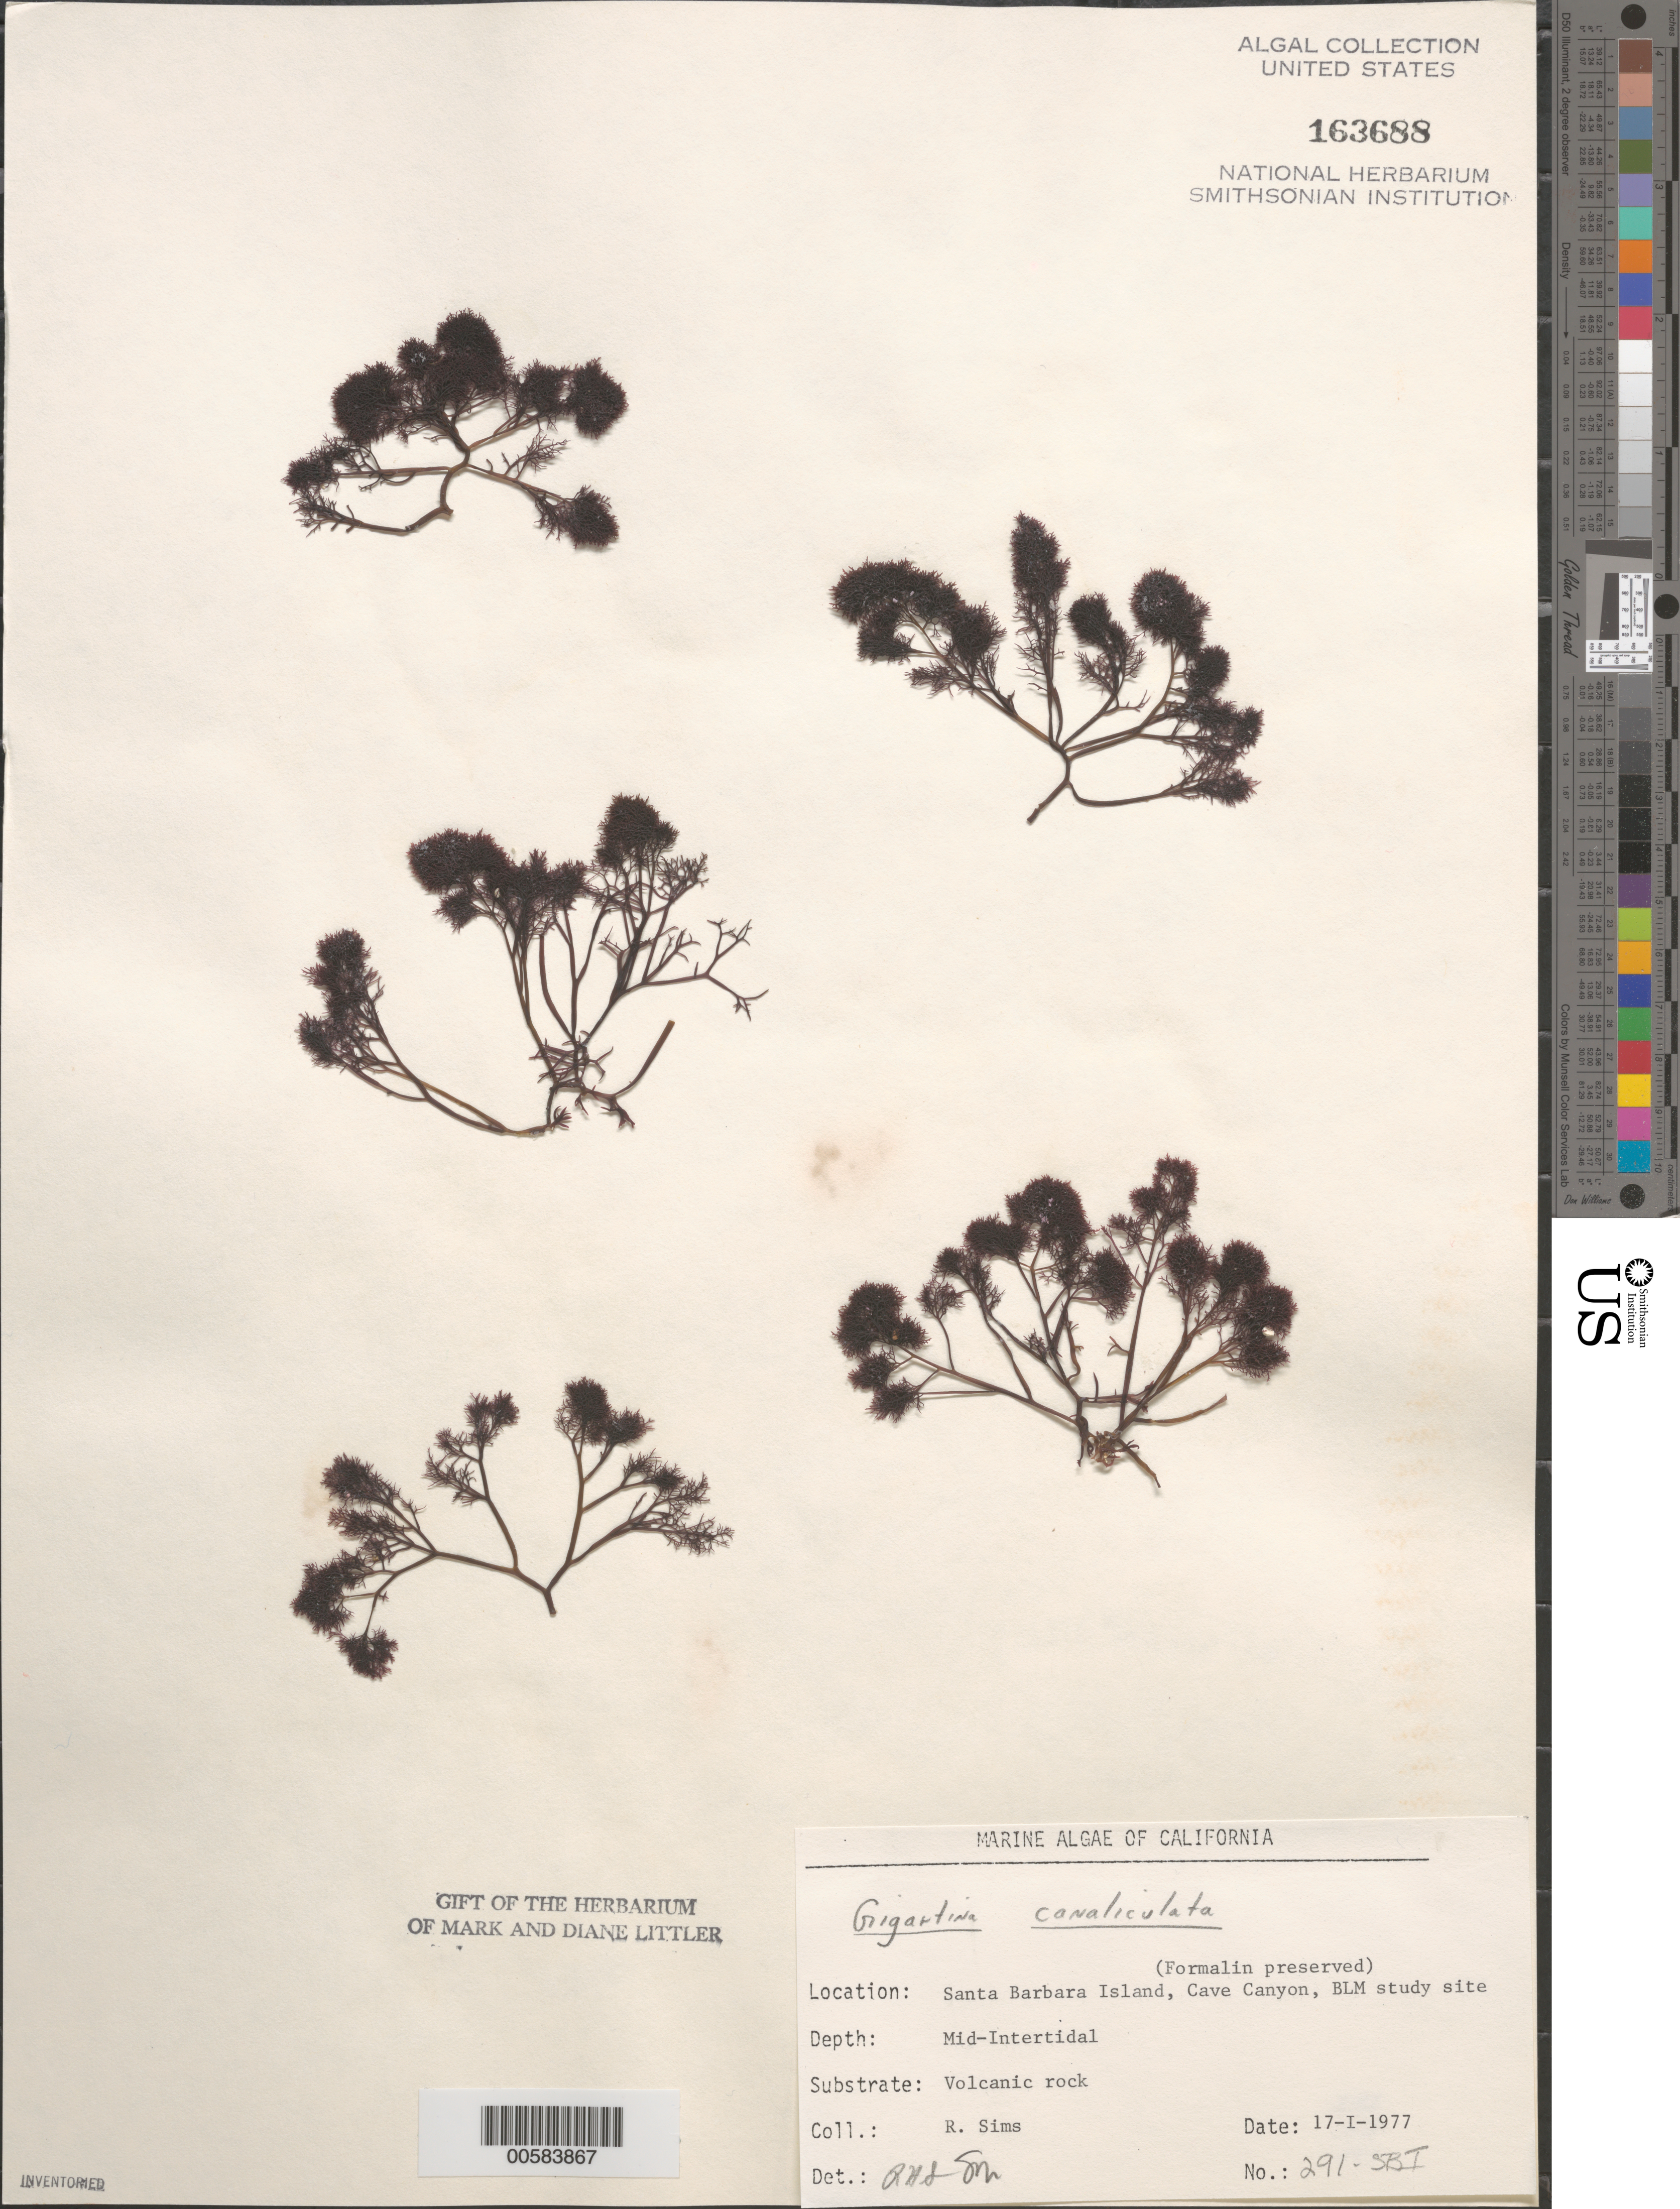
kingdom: Plantae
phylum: Rhodophyta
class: Florideophyceae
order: Gigartinales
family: Gigartinaceae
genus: Chondracanthus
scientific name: Chondracanthus canaliculatus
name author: (Harv.) Guiry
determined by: Algae name updating Project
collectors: R. H. Sims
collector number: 291-sbi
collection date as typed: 17 Jan 1977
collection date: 1977-01-17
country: United States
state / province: California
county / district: Santa Barbara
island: Santa Barbara Island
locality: Cave Canyon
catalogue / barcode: US 163688